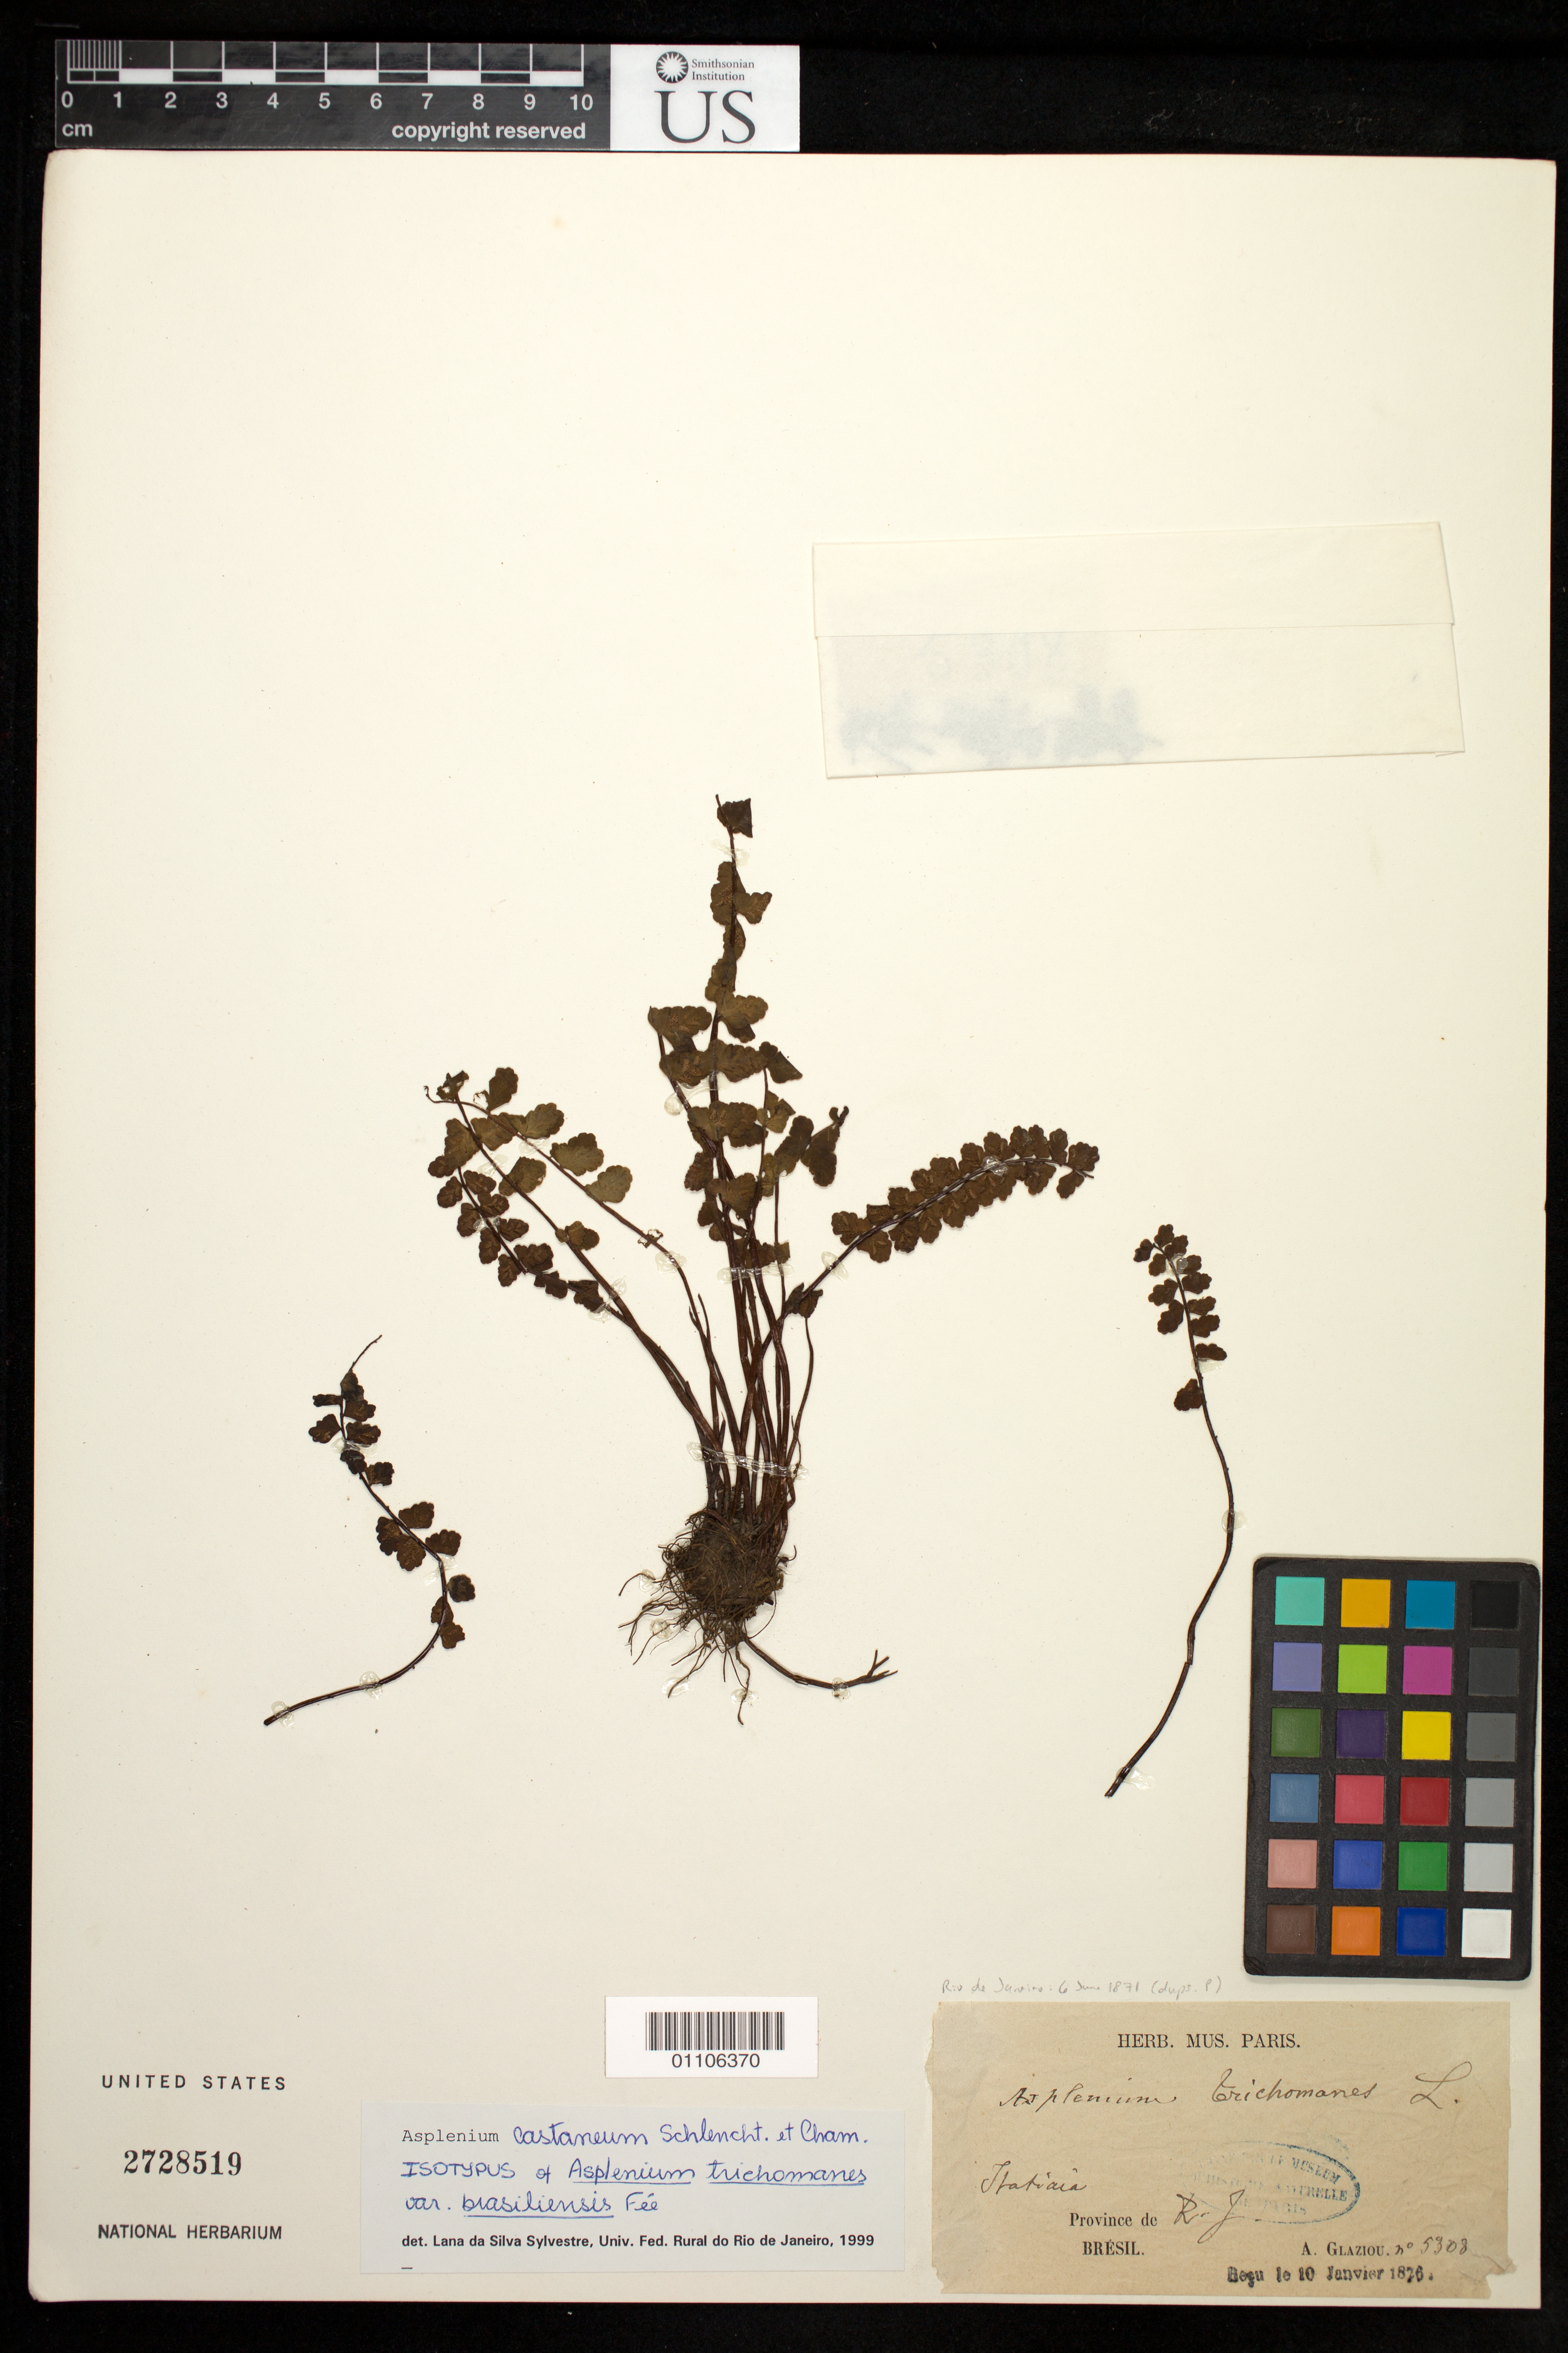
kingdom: Plantae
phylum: Tracheophyta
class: Polypodiopsida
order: Polypodiales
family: Aspleniaceae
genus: Asplenium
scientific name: Asplenium trichomanes var. brasiliense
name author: Fée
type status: Isotype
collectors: A. F. M. Glaziou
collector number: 5308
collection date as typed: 06 Jun 1871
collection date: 1871-06-06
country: Brazil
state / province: Rio de Janeiro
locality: Itatiaia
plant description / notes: Collection date not on label, taken from duplicates at P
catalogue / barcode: US 2728519